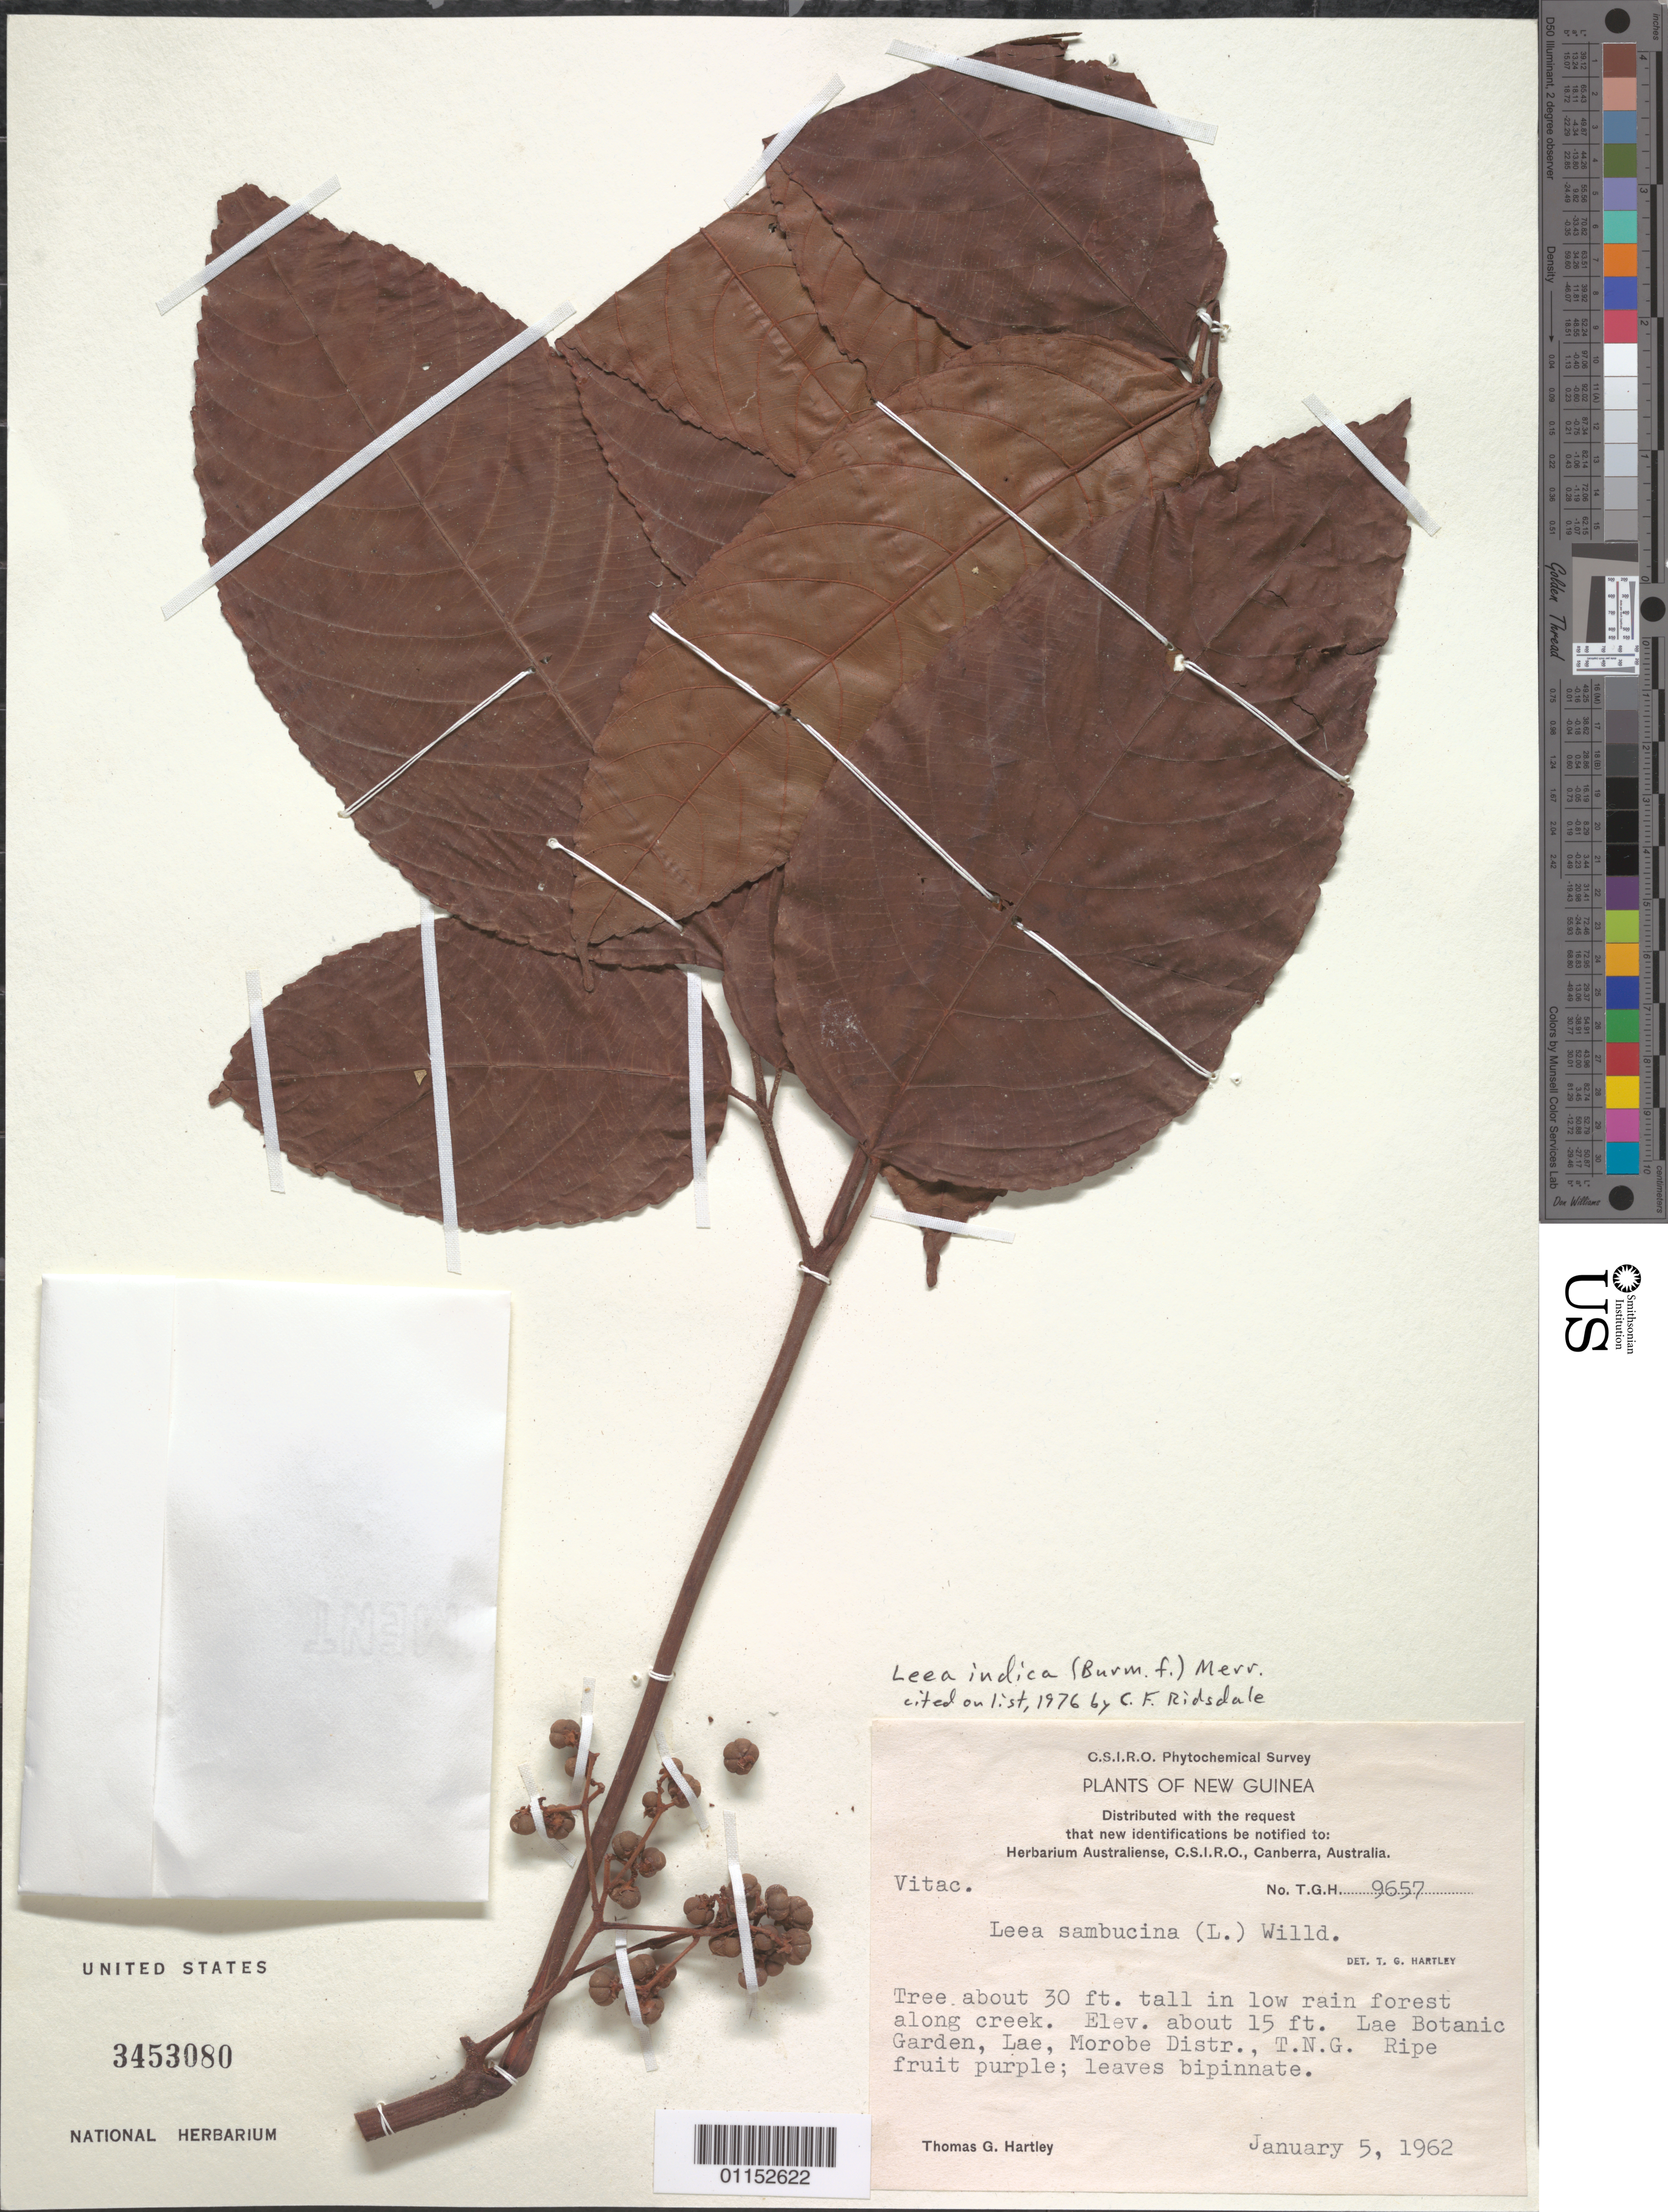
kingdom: Plantae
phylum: Tracheophyta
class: Magnoliopsida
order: Vitales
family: Vitaceae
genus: Leea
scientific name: Leea indica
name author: (Burm. f.) Merr.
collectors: T. G. Hartley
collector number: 9657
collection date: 1962-01-05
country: Papua New Guinea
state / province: Morobe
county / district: Morobe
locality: Lae Botanical Garden, Lae.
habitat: Tall tree in low rain forest along creek.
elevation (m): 9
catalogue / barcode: US 3453080